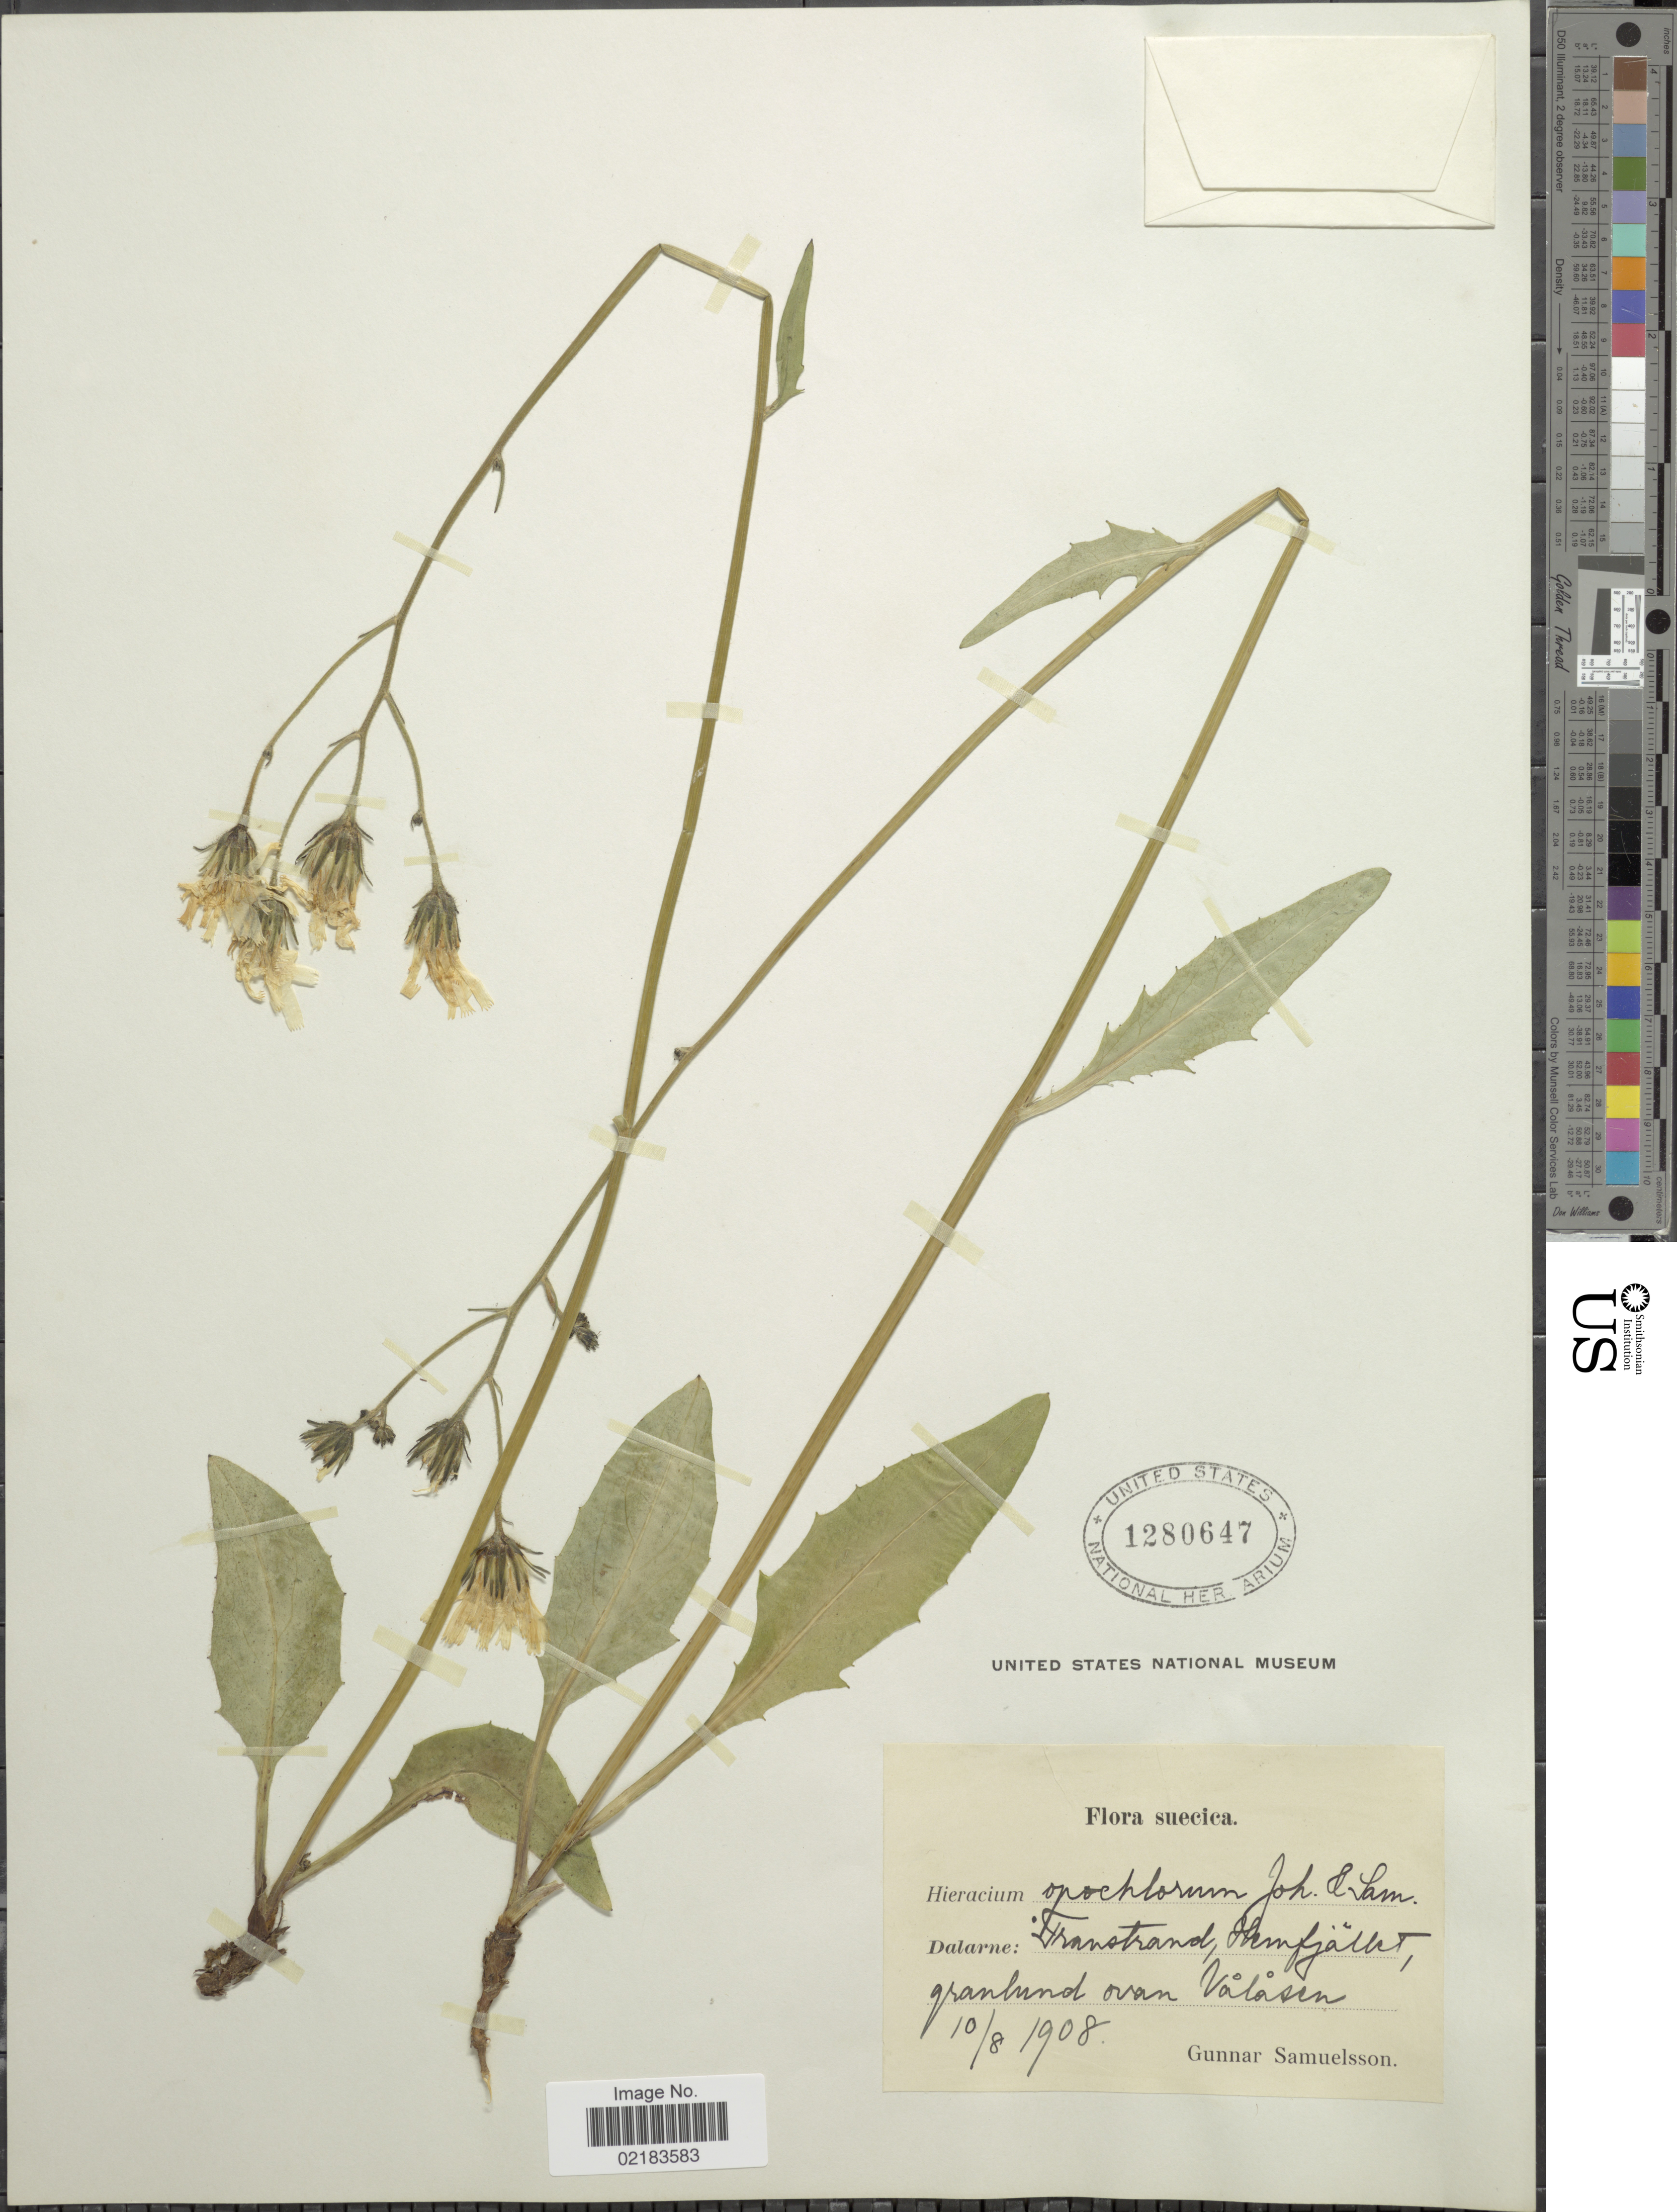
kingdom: Plantae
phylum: Tracheophyta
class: Magnoliopsida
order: Asterales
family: Asteraceae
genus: Hieracium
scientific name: Hieracium opochlorum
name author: Johanss. & Sam.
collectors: G. Samuelsson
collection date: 1908-08-10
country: Sweden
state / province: Dalarna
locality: Dalarne: Transtrand: Hemfjället, granlund ovan Vålåsen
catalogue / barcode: US 1280647